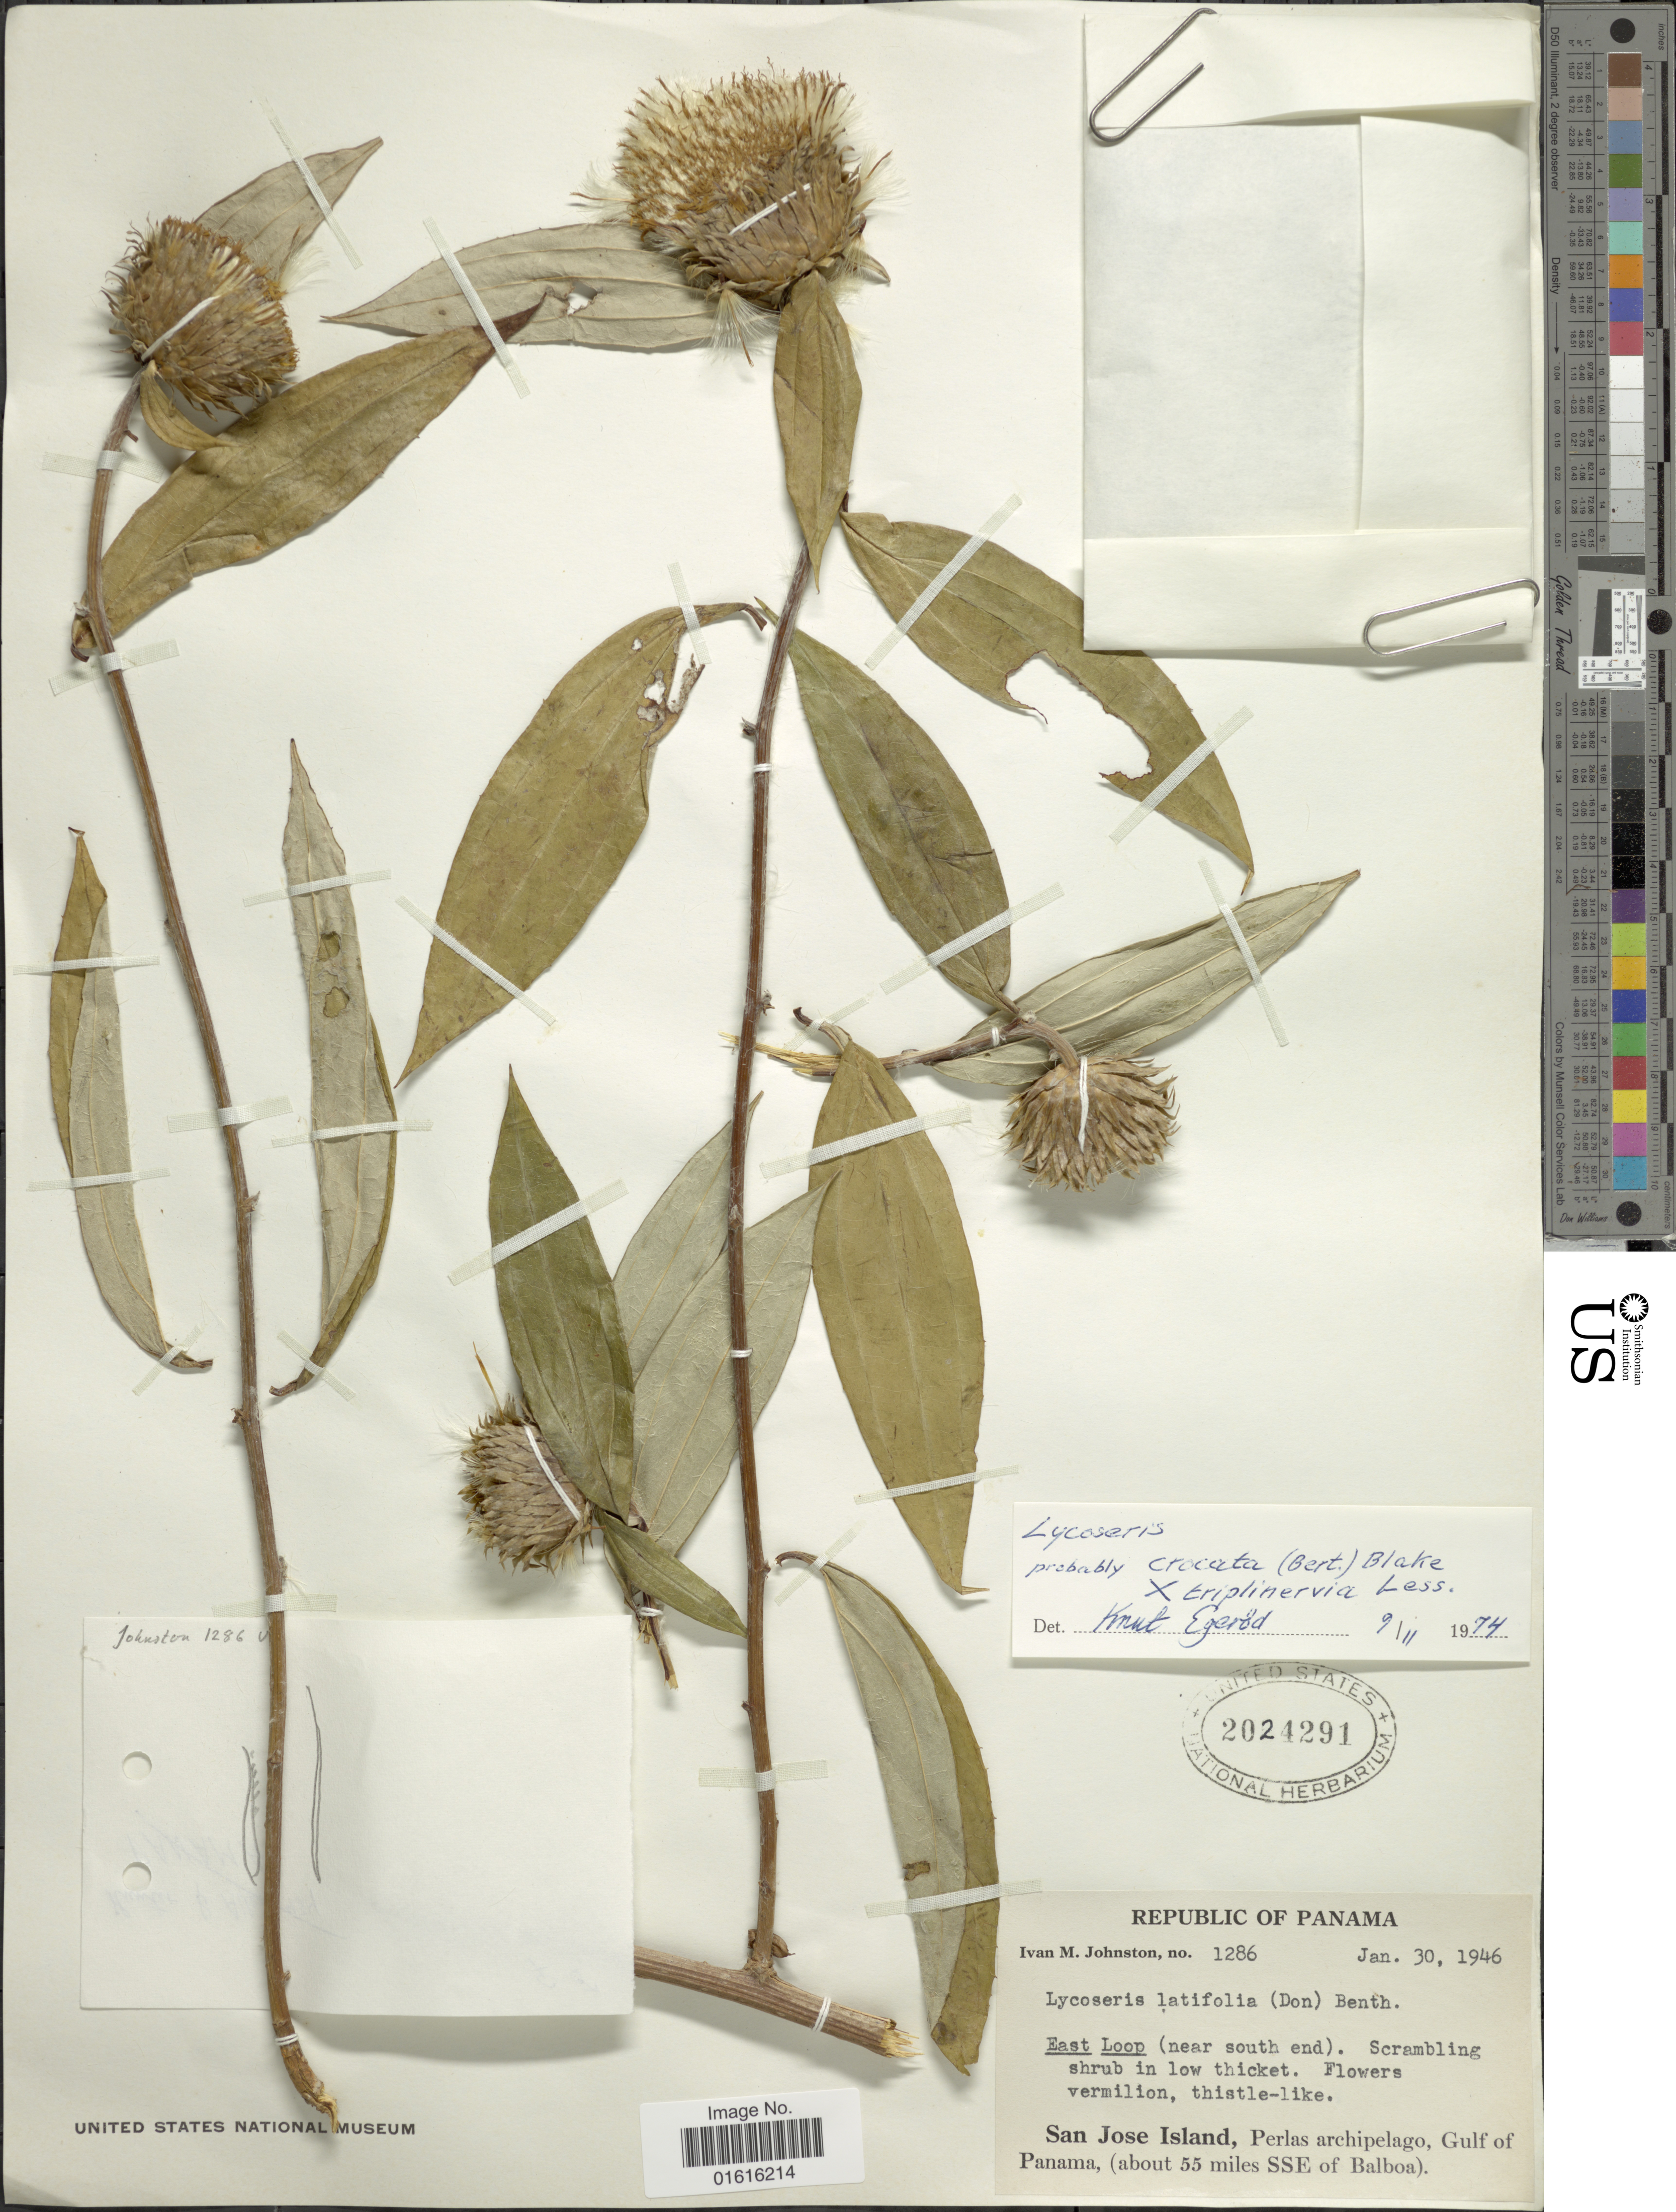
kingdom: Plantae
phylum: Tracheophyta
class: Magnoliopsida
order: Asterales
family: Asteraceae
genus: Lycoseris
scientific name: Lycoseris crocata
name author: S.F. Blake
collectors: I.M. Johnston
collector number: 1286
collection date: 1946-01-30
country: Panama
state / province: Panamá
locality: Republic of Panama. East Loop (near south end). San Jose Island, Perlas archipelago, Gulf of Panama, (about 55 miles SSE of Balboa).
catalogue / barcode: US 2024291